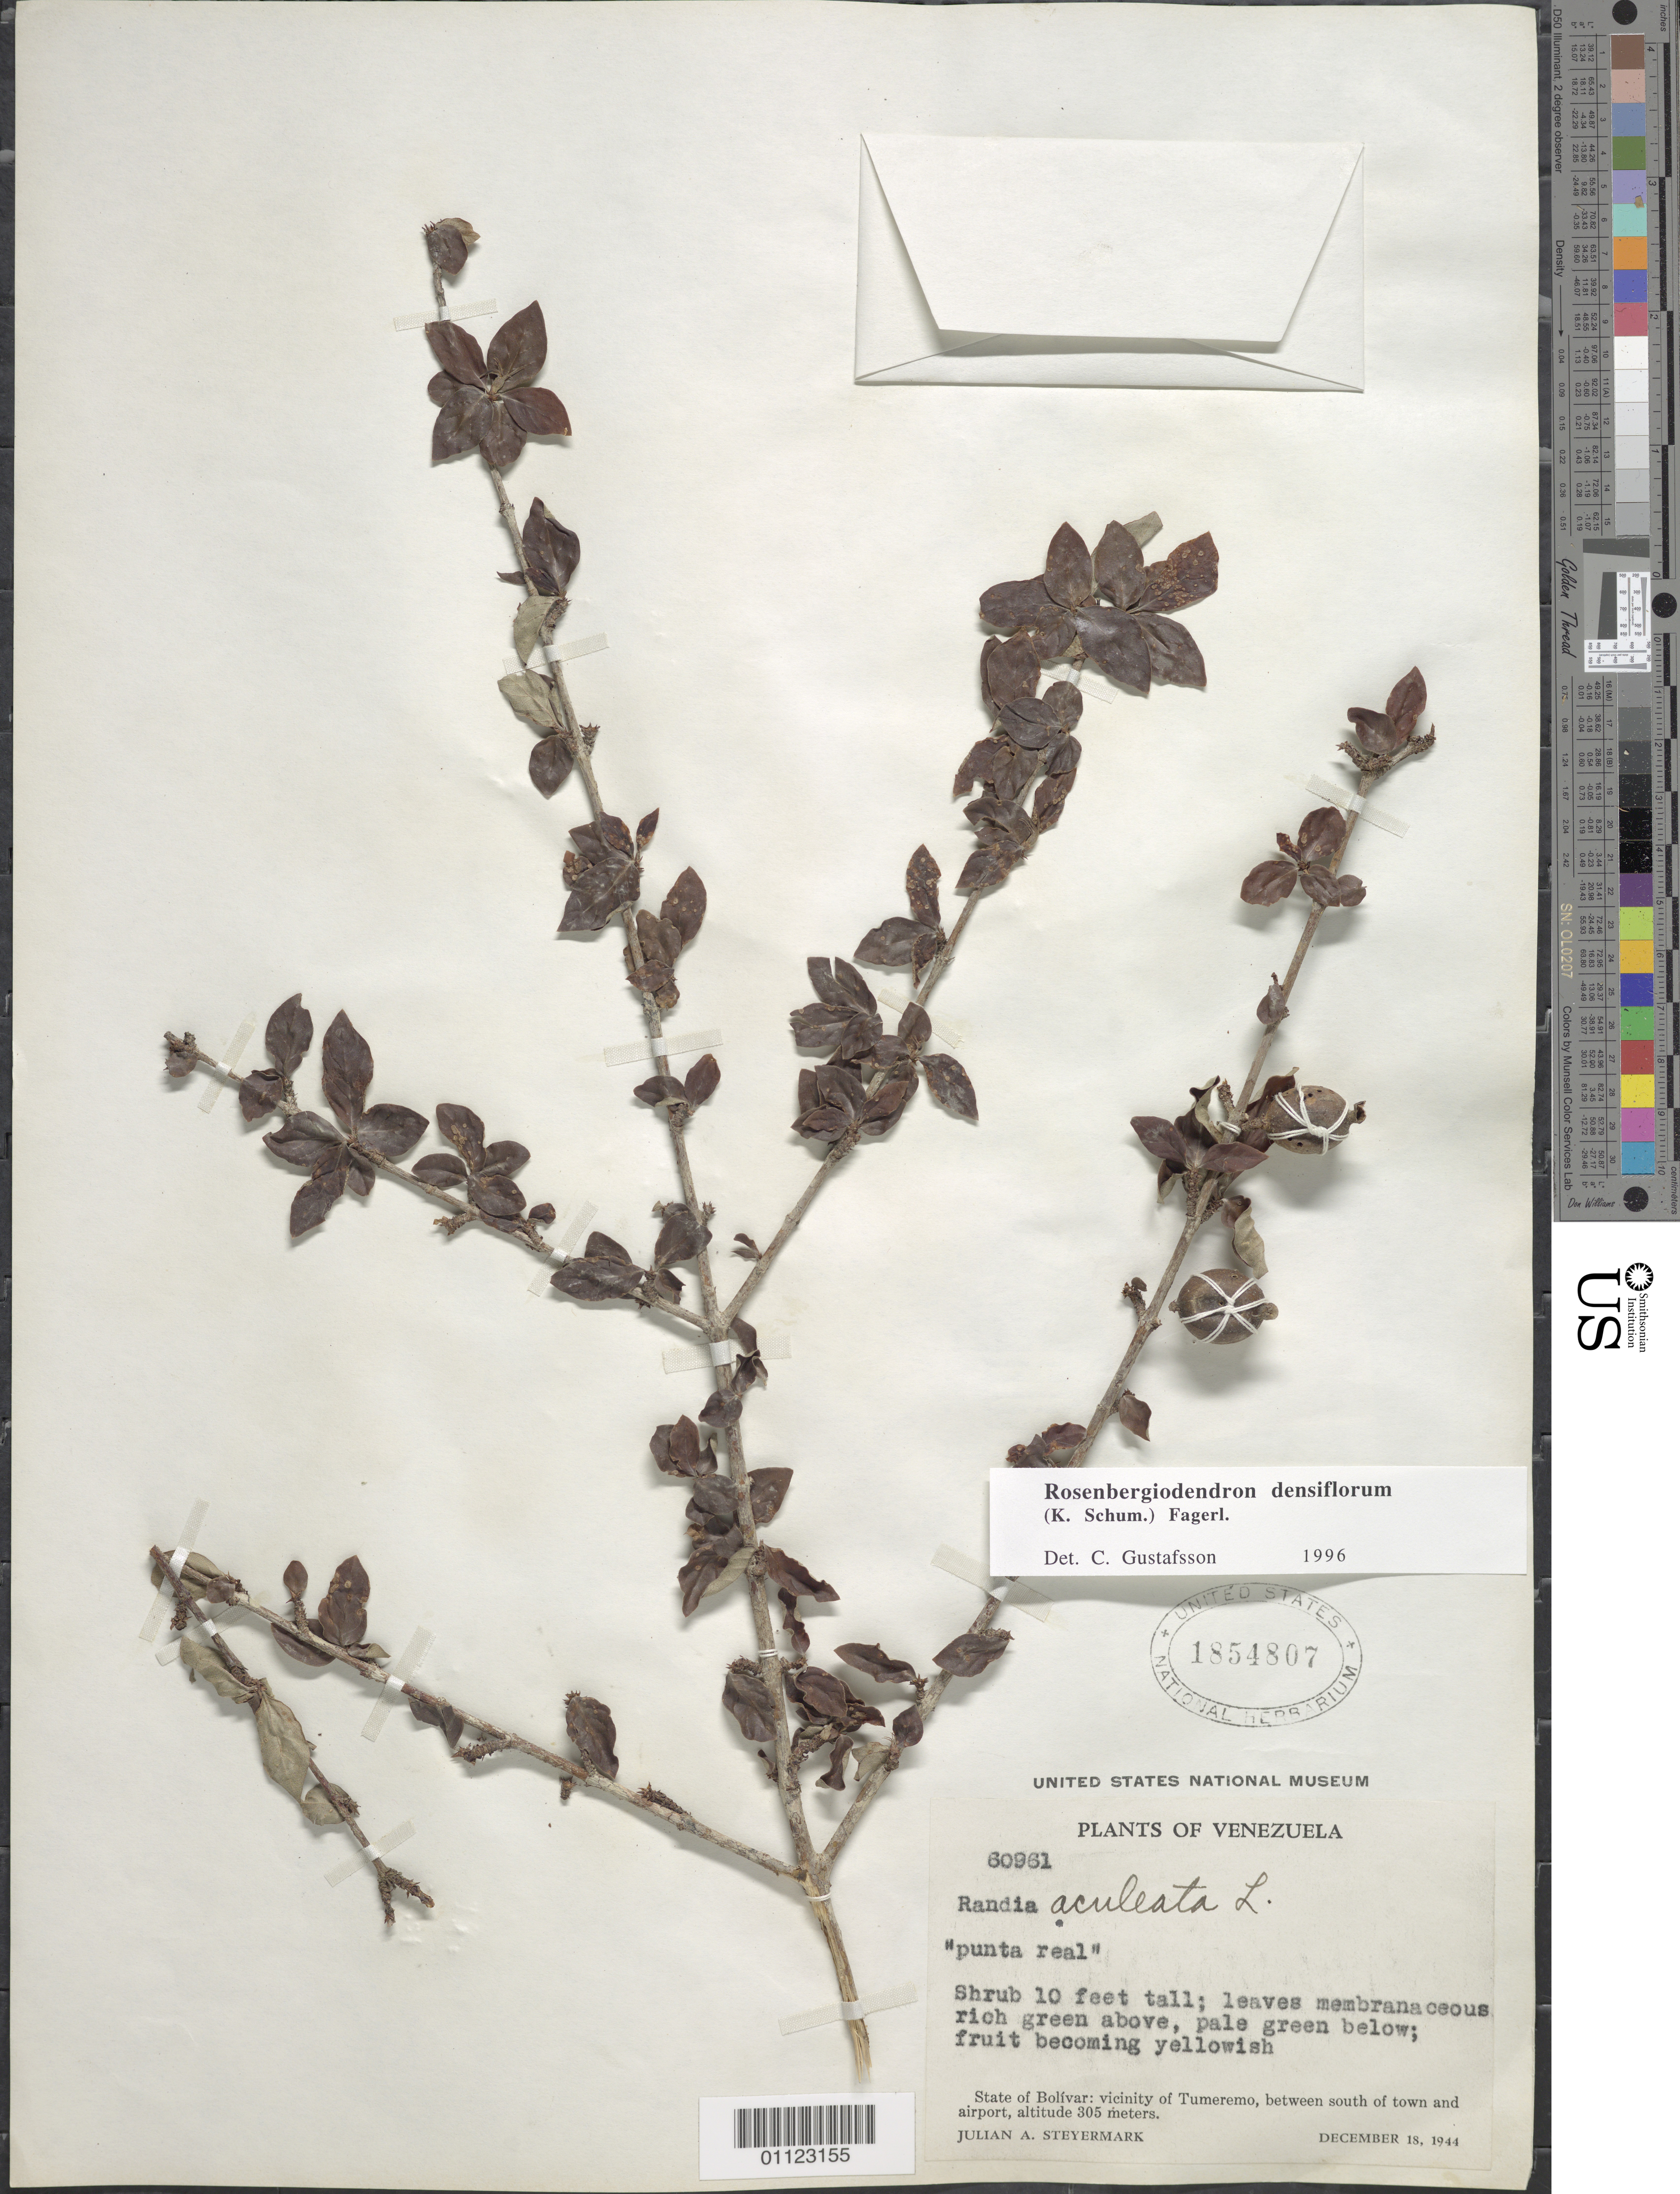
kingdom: Plantae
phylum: Tracheophyta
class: Magnoliopsida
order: Gentianales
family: Rubiaceae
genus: Rosenbergiodendron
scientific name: Rosenbergiodendron densiflorum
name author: (K. Schum.) Fagerl.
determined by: Gustafsson, C. G. R.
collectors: J. Steyermark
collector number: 60961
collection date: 1944-12-18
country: Venezuela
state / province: Bolívar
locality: Tumeremo vic, between south of town and airport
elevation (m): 305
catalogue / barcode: US 1854807